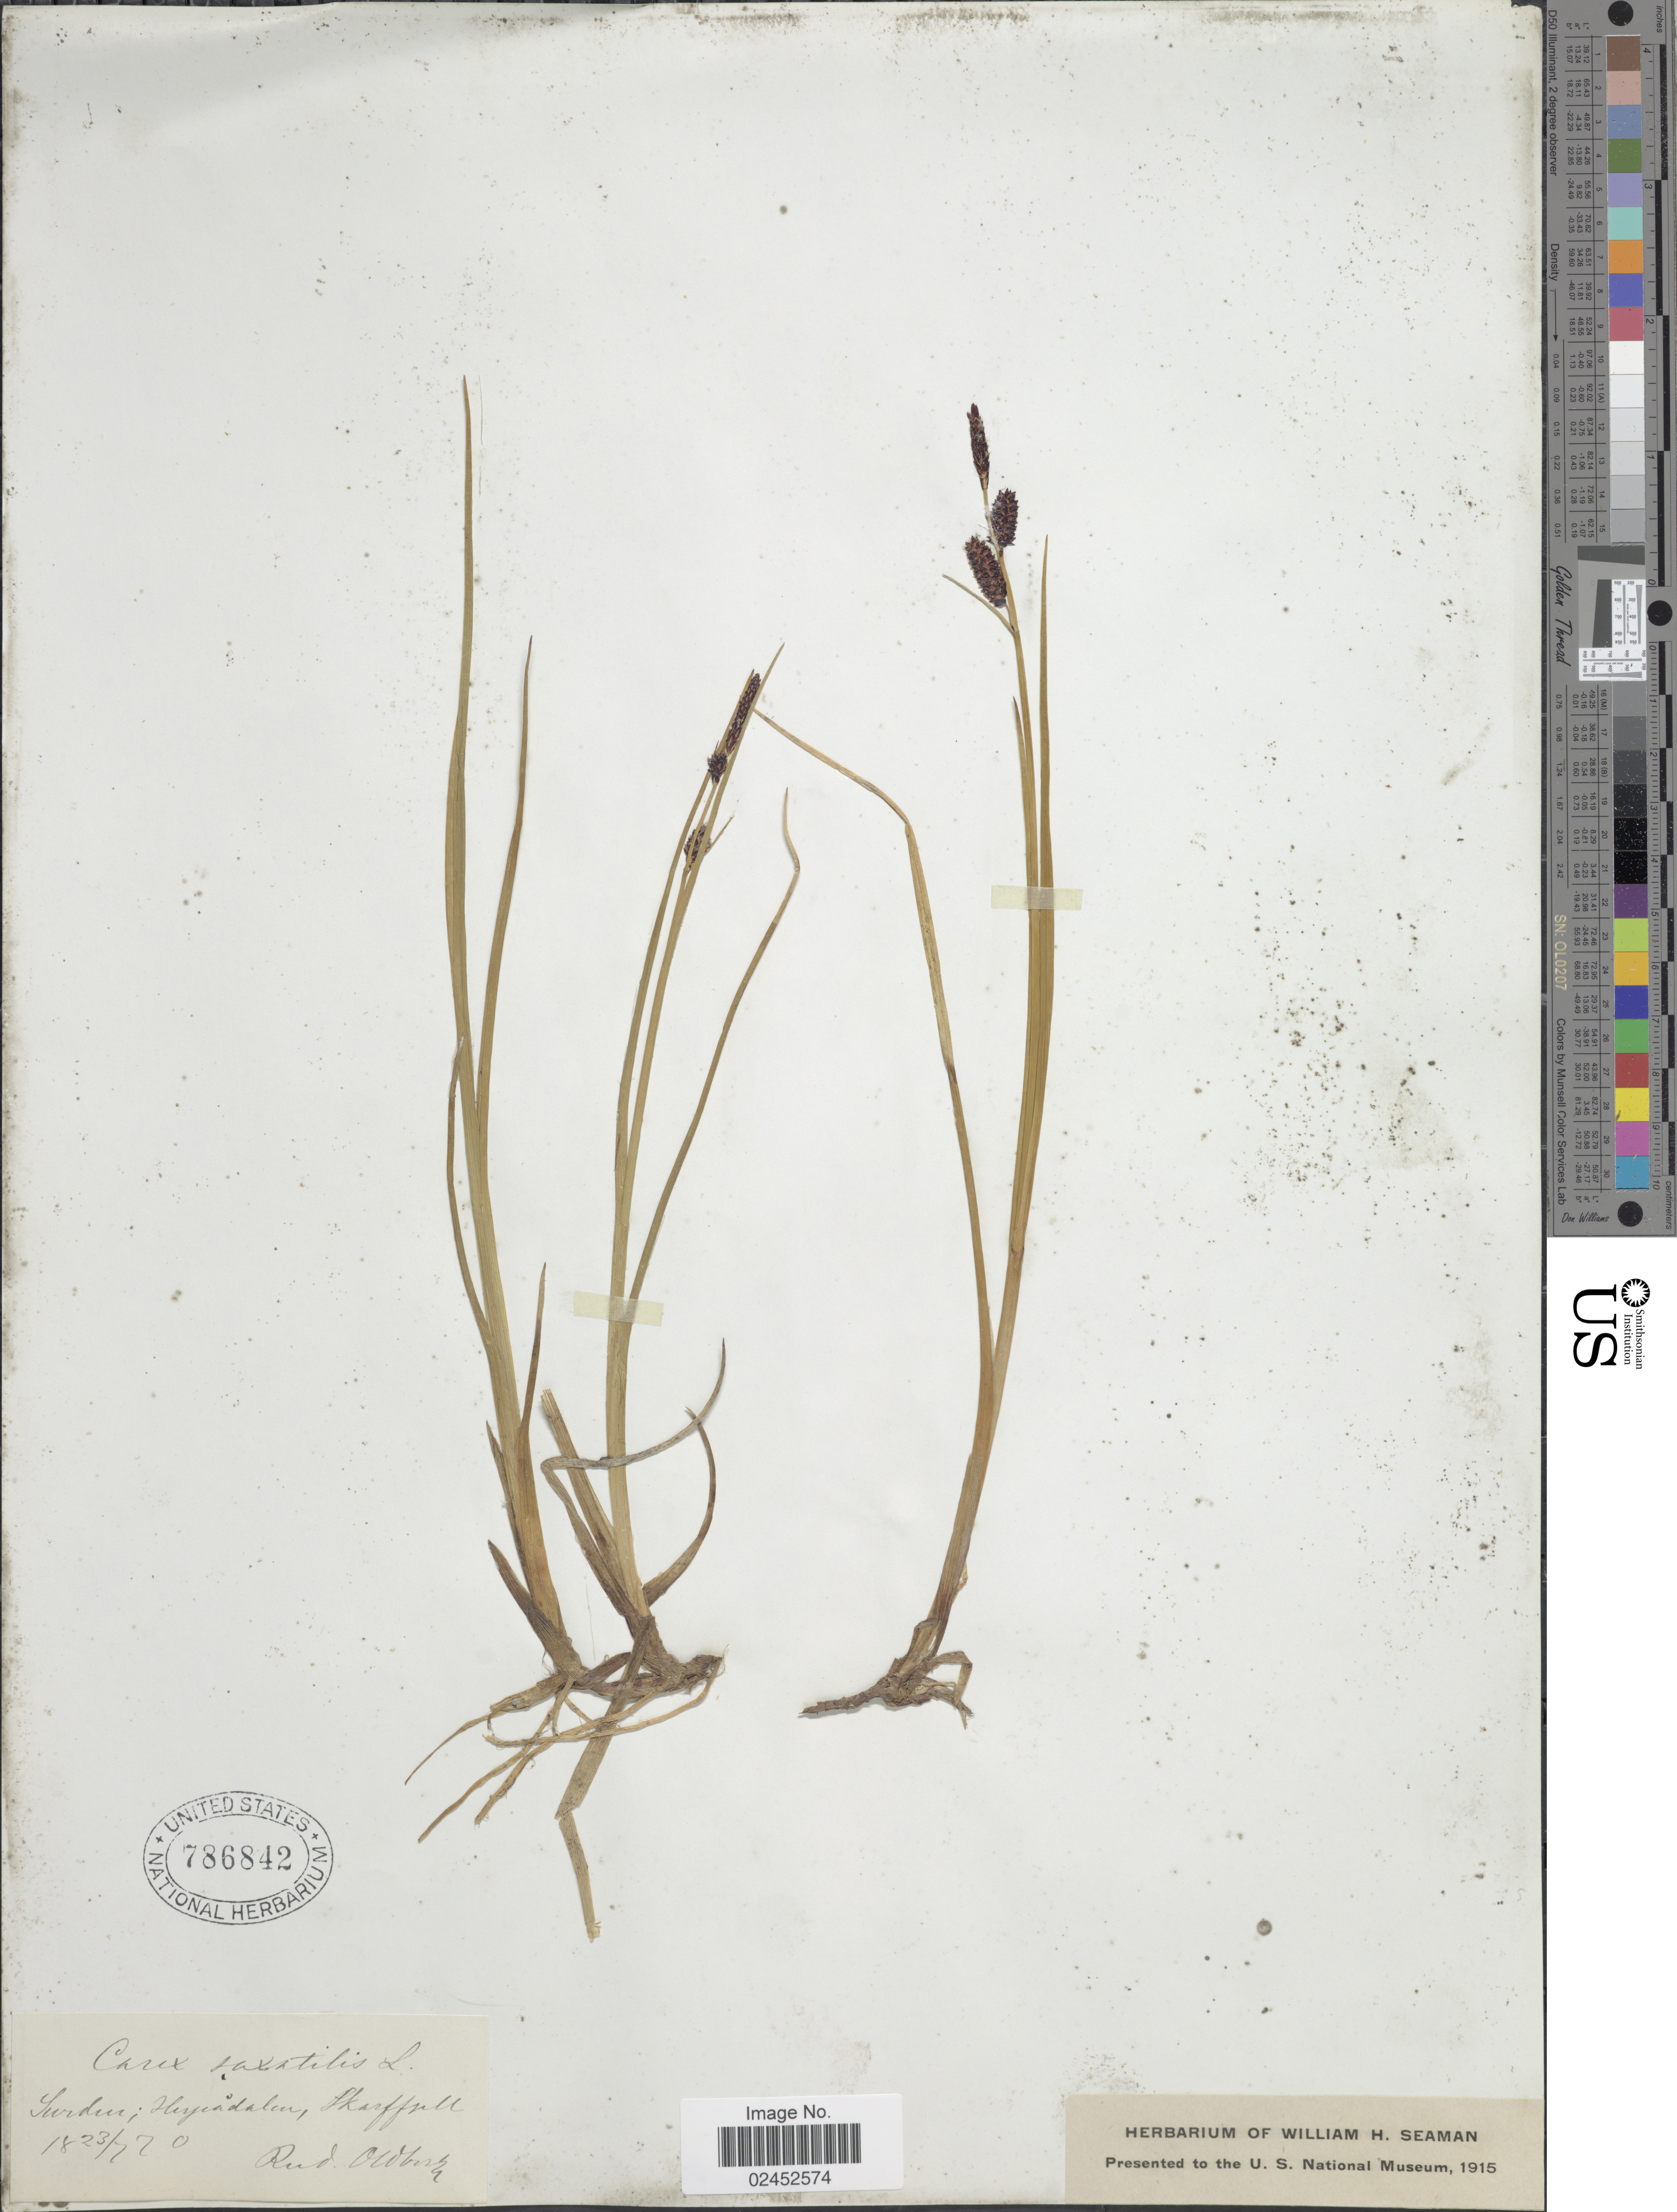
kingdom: Plantae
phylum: Tracheophyta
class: Liliopsida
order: Poales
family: Cyperaceae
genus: Carex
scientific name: Carex saxatilis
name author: L.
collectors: R. Oldberg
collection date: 1870-07-23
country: Sweden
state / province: Jamtland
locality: Härjedalen, Skarffjell [interpreted].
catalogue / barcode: US 786842